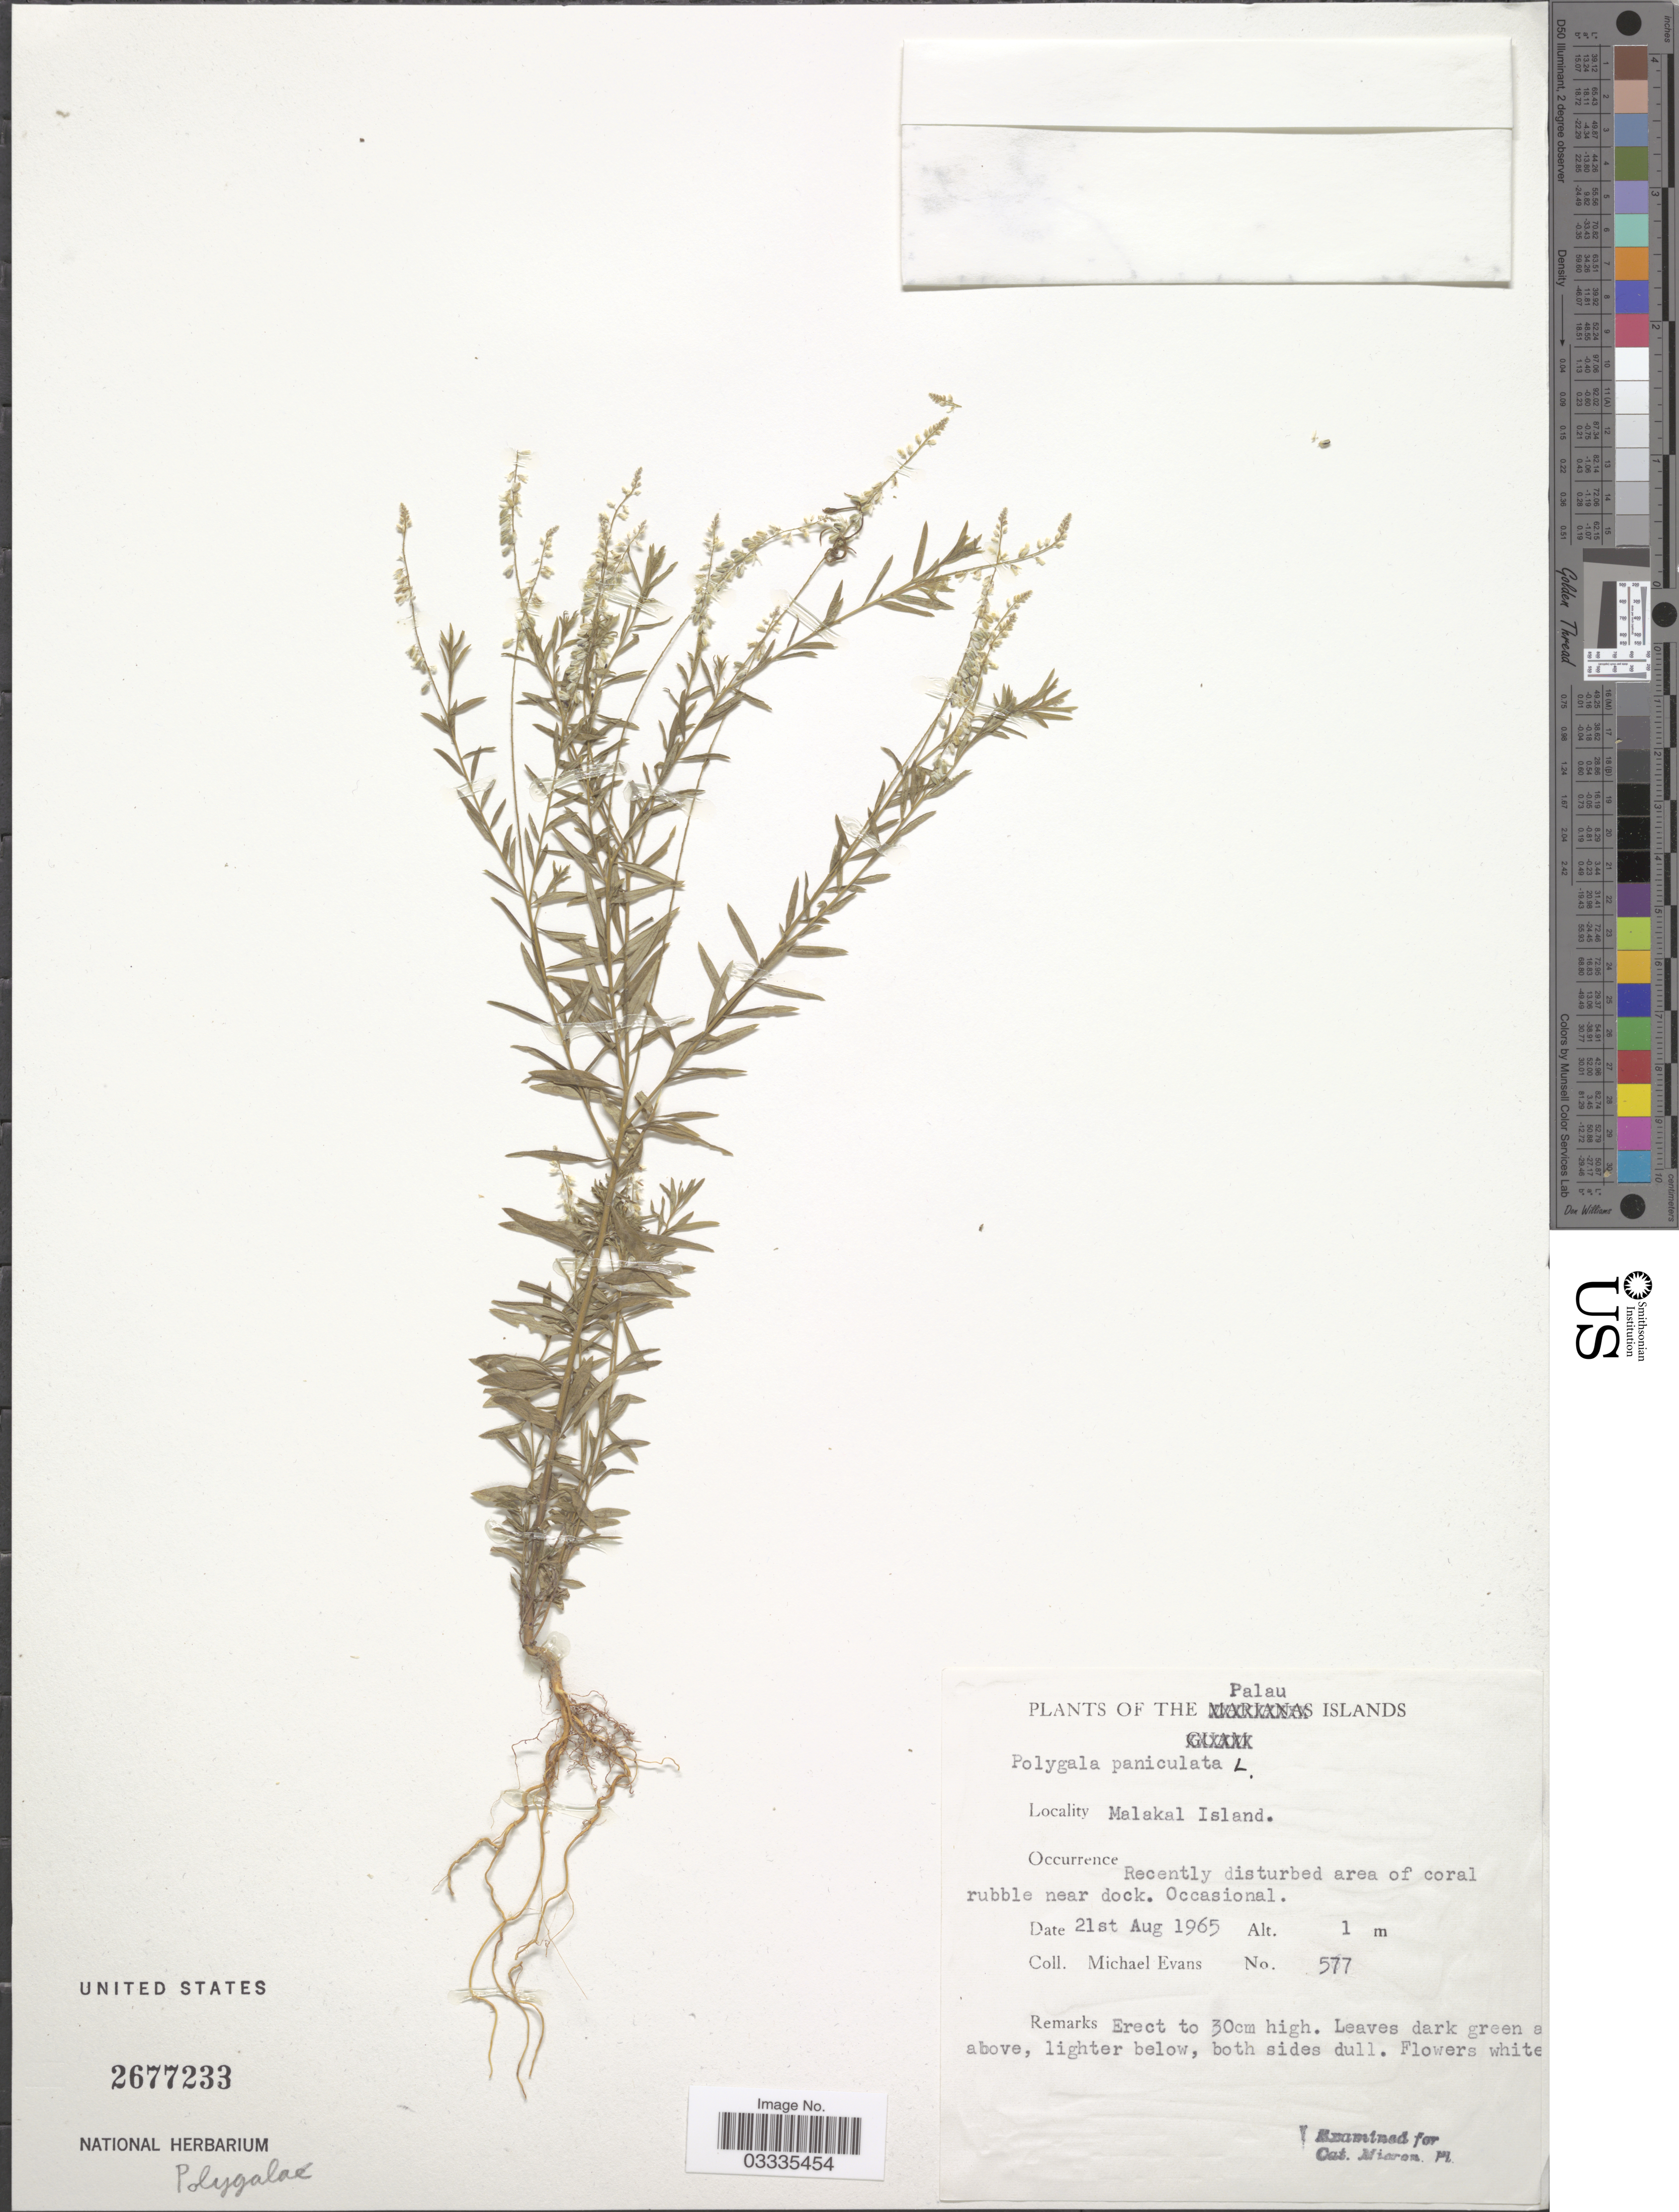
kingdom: Plantae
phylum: Tracheophyta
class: Magnoliopsida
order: Fabales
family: Polygalaceae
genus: Polygala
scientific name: Polygala paniculata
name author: L.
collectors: M. Evans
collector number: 577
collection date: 1965-08-21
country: Palau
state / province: Koror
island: Ngemelachel [Malakal]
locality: The Palau Islands. Malakal Island.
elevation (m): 1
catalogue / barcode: US 2677233